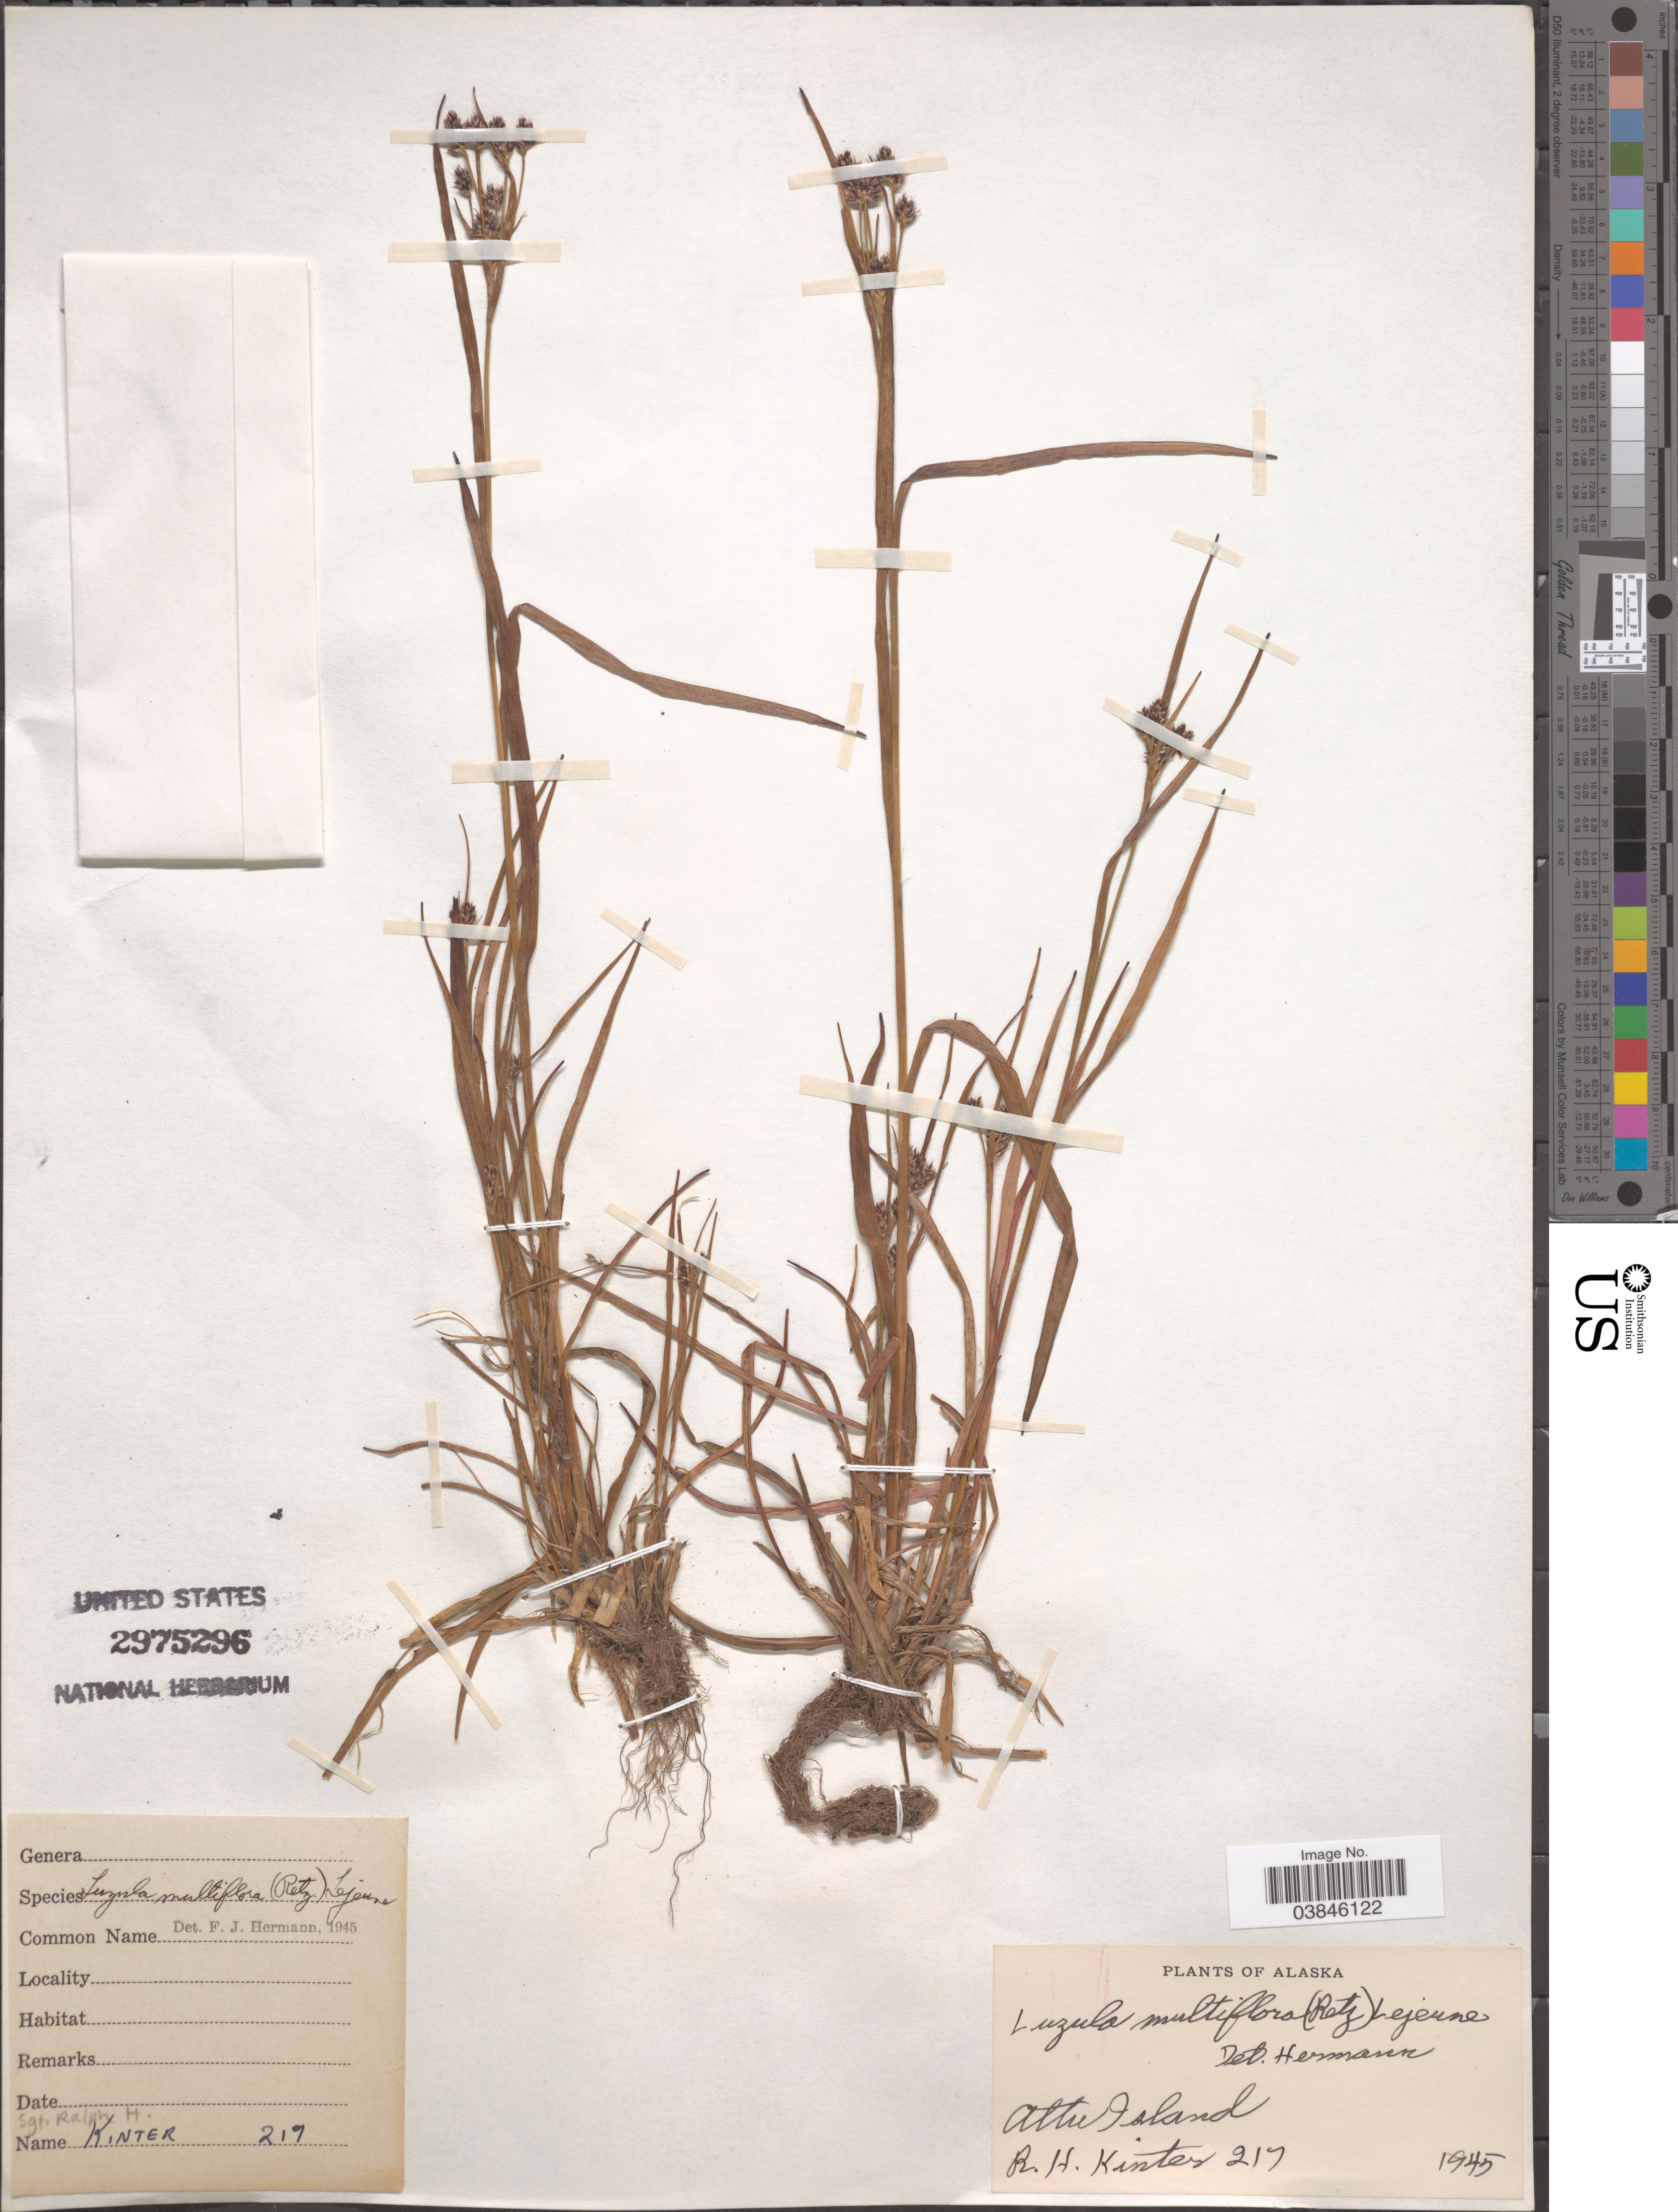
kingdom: Plantae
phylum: Tracheophyta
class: Liliopsida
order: Poales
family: Juncaceae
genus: Luzula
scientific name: Luzula multiflora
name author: (Ehrh.) Lej.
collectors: R. Kinter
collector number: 217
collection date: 1945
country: United States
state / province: Alaska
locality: Attu Island.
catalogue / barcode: US 2975296